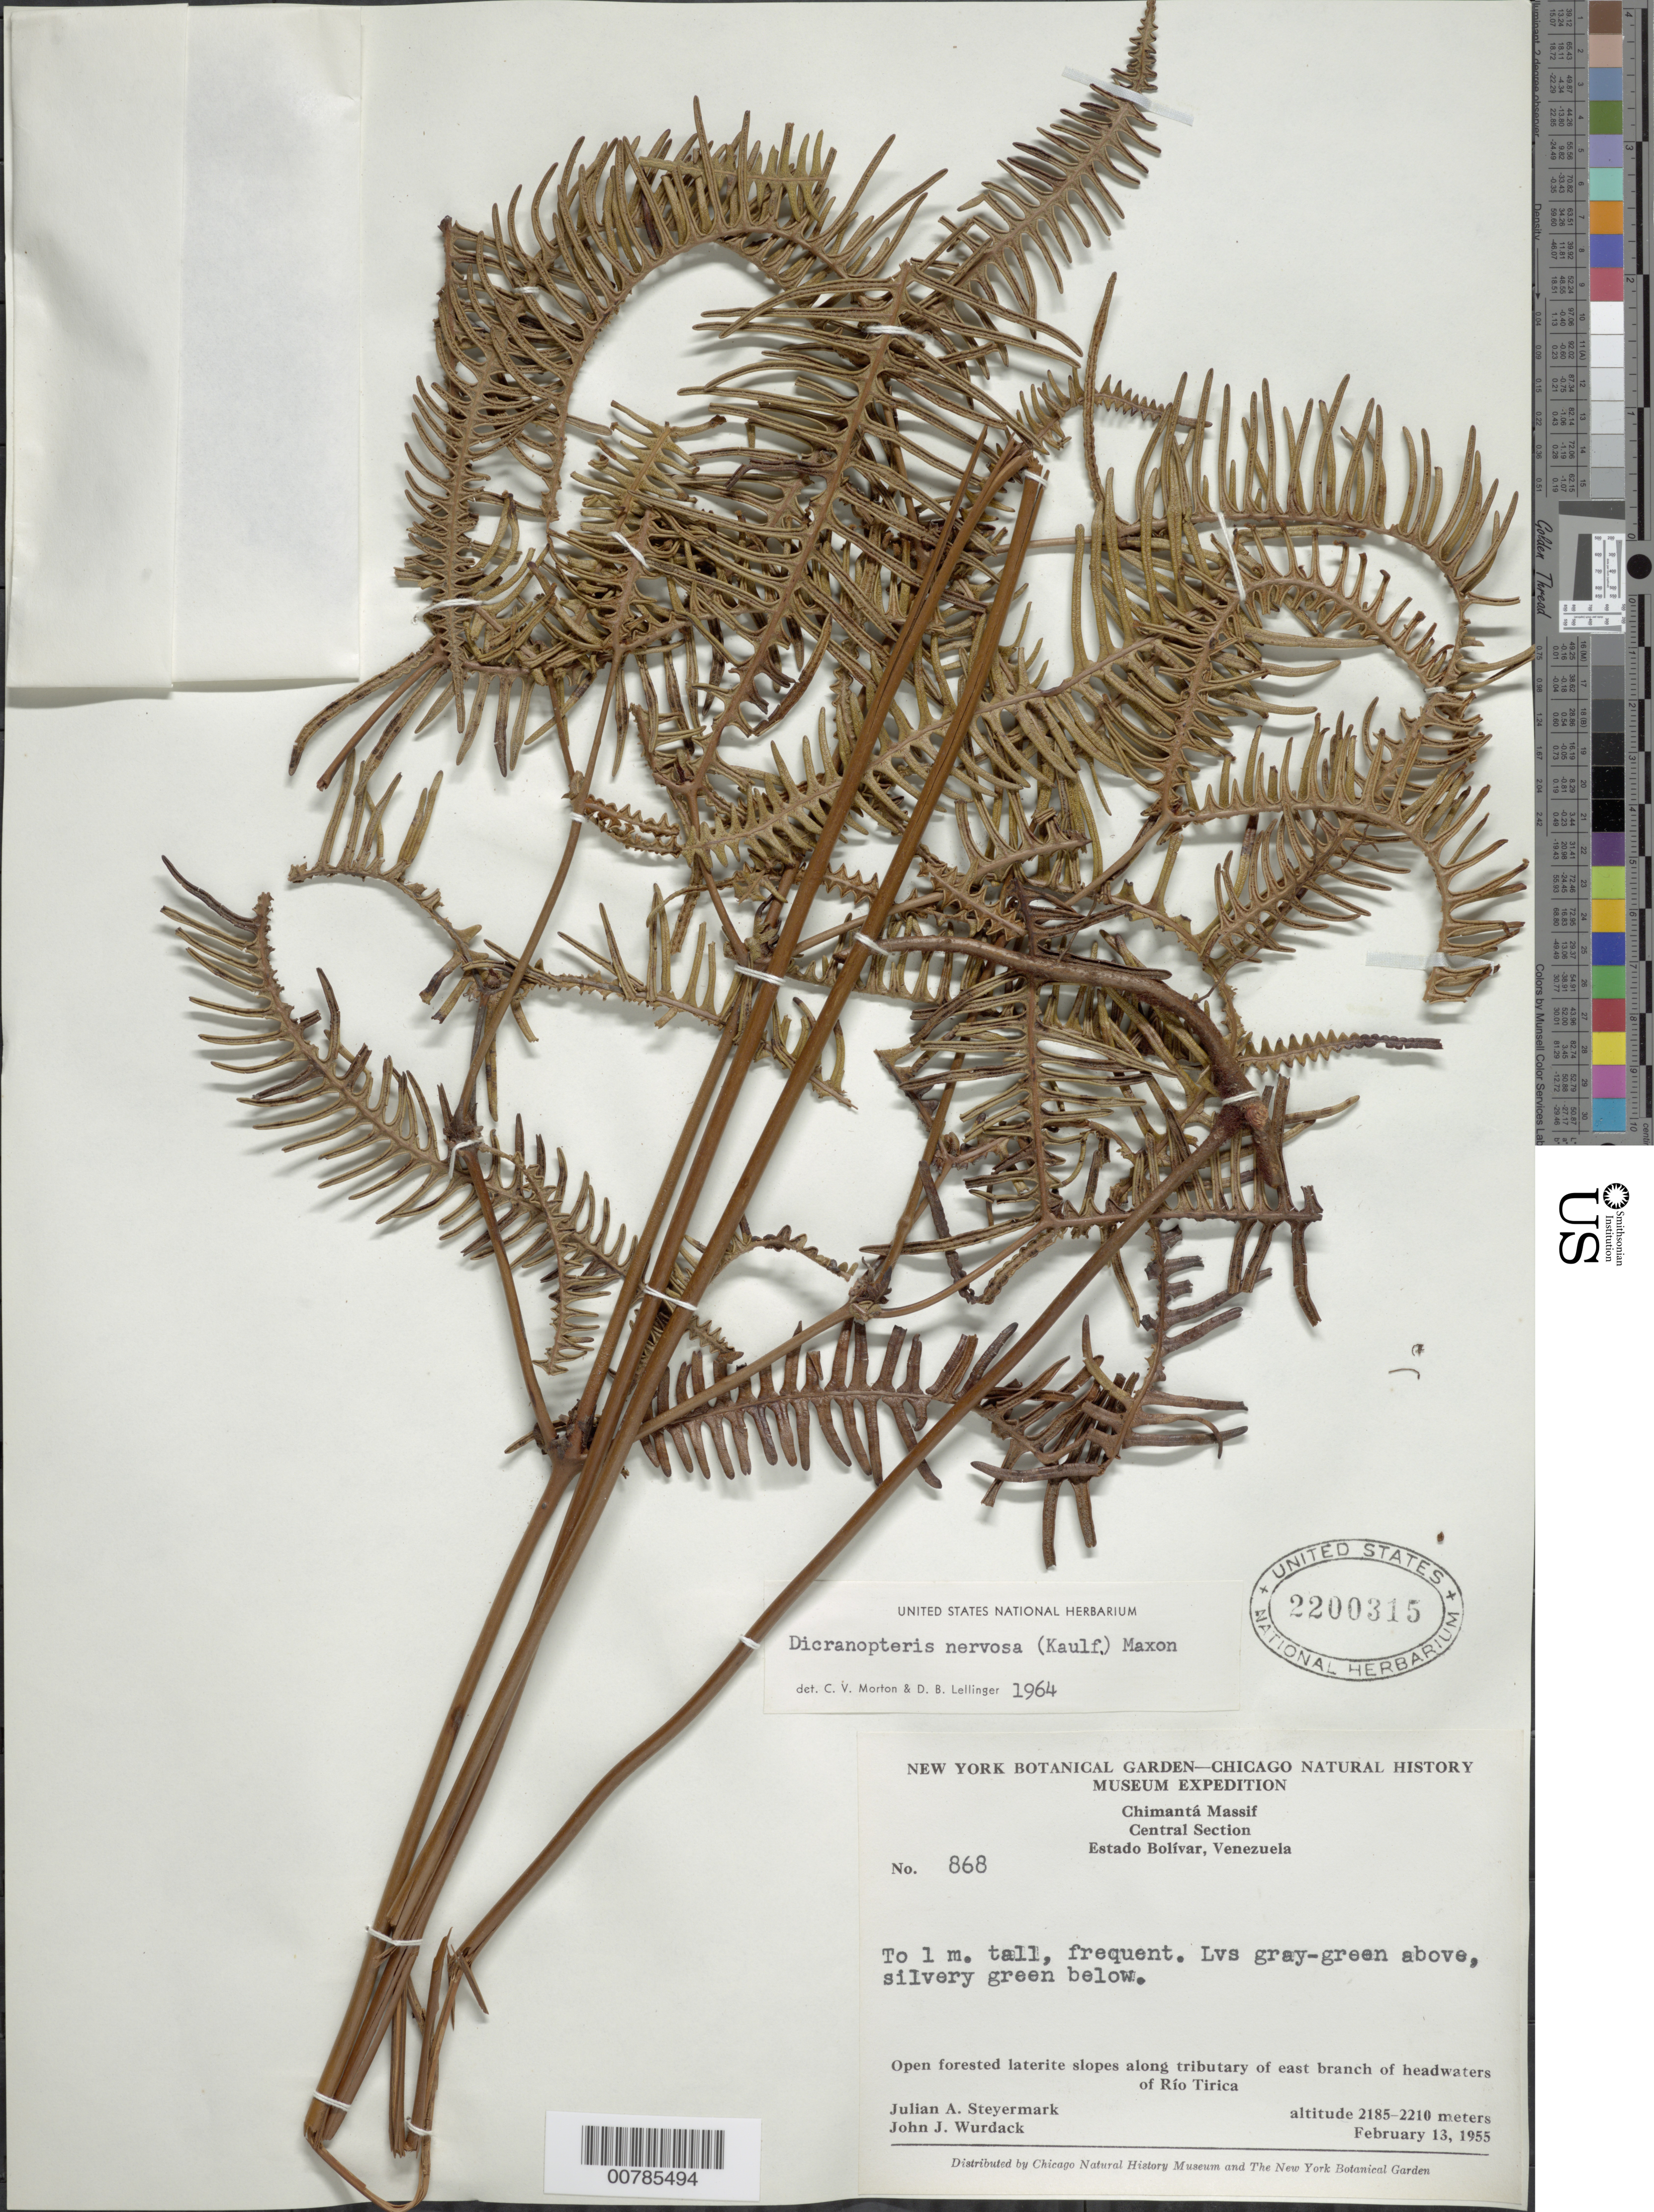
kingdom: Plantae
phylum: Tracheophyta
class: Polypodiopsida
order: Gleicheniales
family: Gleicheniaceae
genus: Dicranopteris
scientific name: Dicranopteris nervosa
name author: (Kaulf.) Maxon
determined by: Morton, C. V.; Lellinger, D. B.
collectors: J. Steyermark & J. J. Wurdack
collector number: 55 868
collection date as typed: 13-Feb-55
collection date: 1955-02-13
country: Venezuela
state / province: Bolívar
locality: Chimantá Massif, central section; along tributary valley of east branch of headwaters of Río Tirica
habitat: Open forested laterite slopes along river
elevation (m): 2185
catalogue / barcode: US 2200315